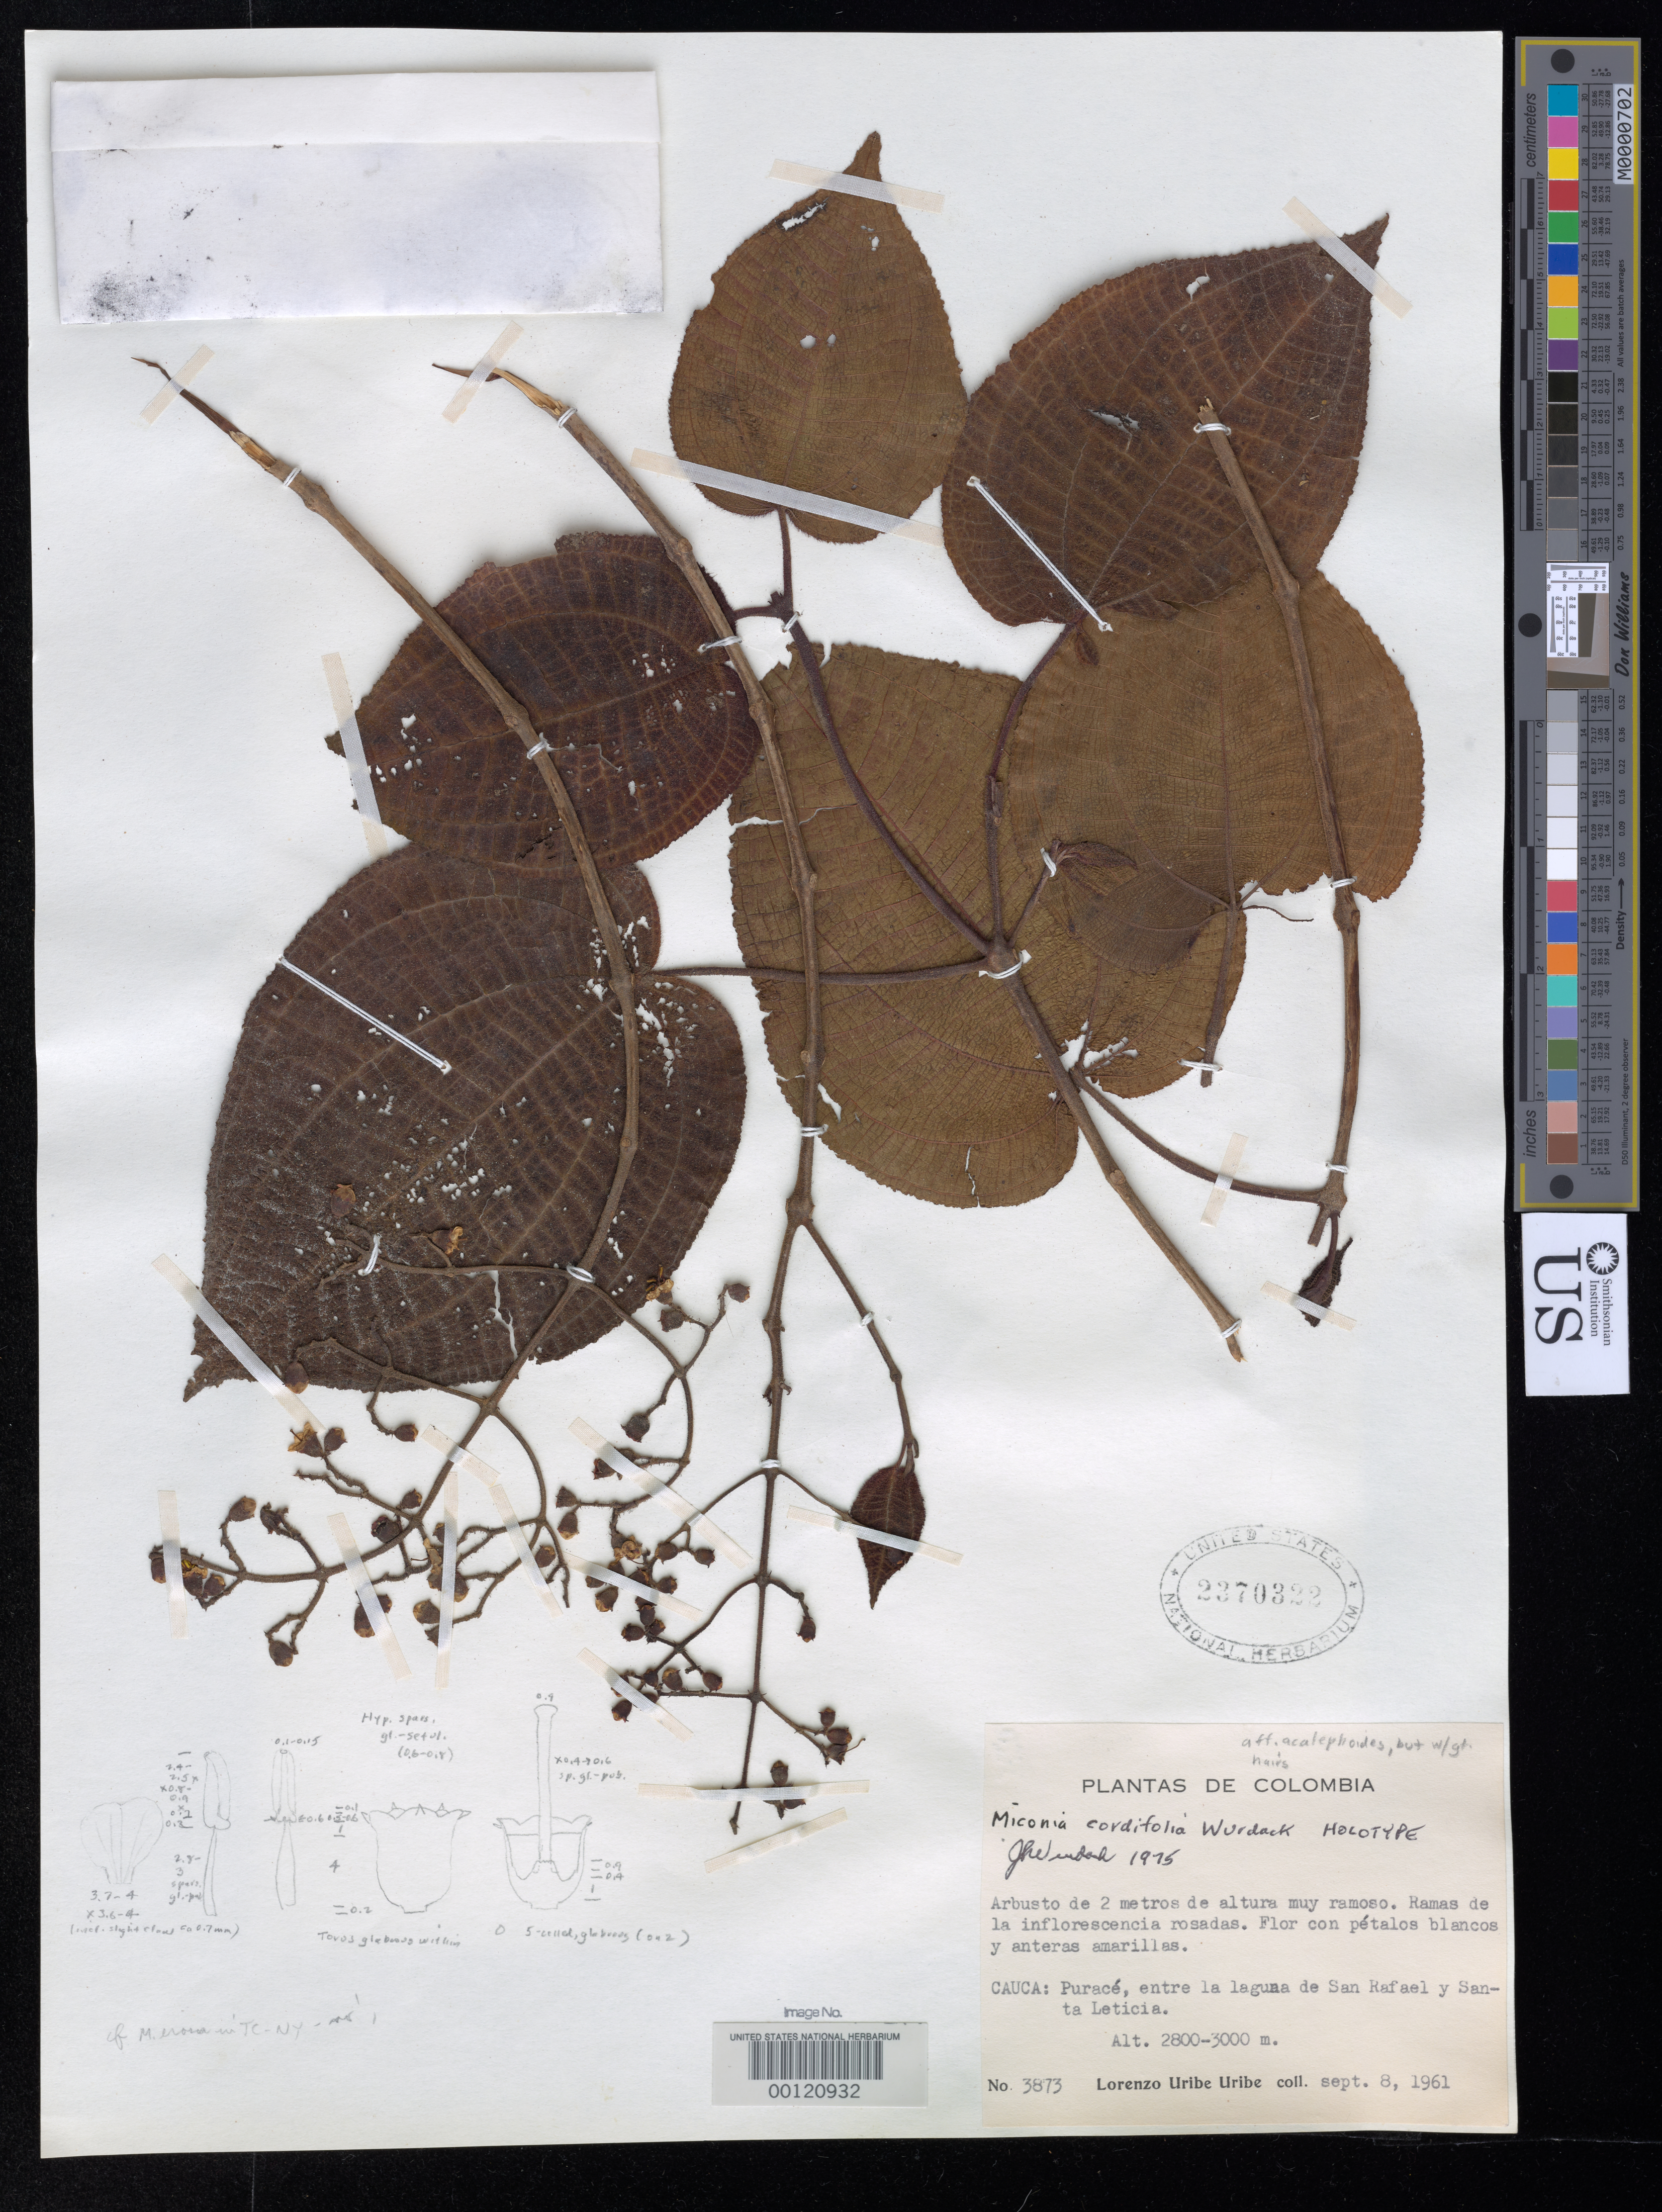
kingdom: Plantae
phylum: Tracheophyta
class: Magnoliopsida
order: Myrtales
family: Melastomataceae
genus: Miconia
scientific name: Miconia cordifolia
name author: Wurdack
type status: Holotype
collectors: L. Uribe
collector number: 3873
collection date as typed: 08 Sep 1961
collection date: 1961-09-08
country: Colombia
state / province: Cauca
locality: Purace.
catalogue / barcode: US 2370322